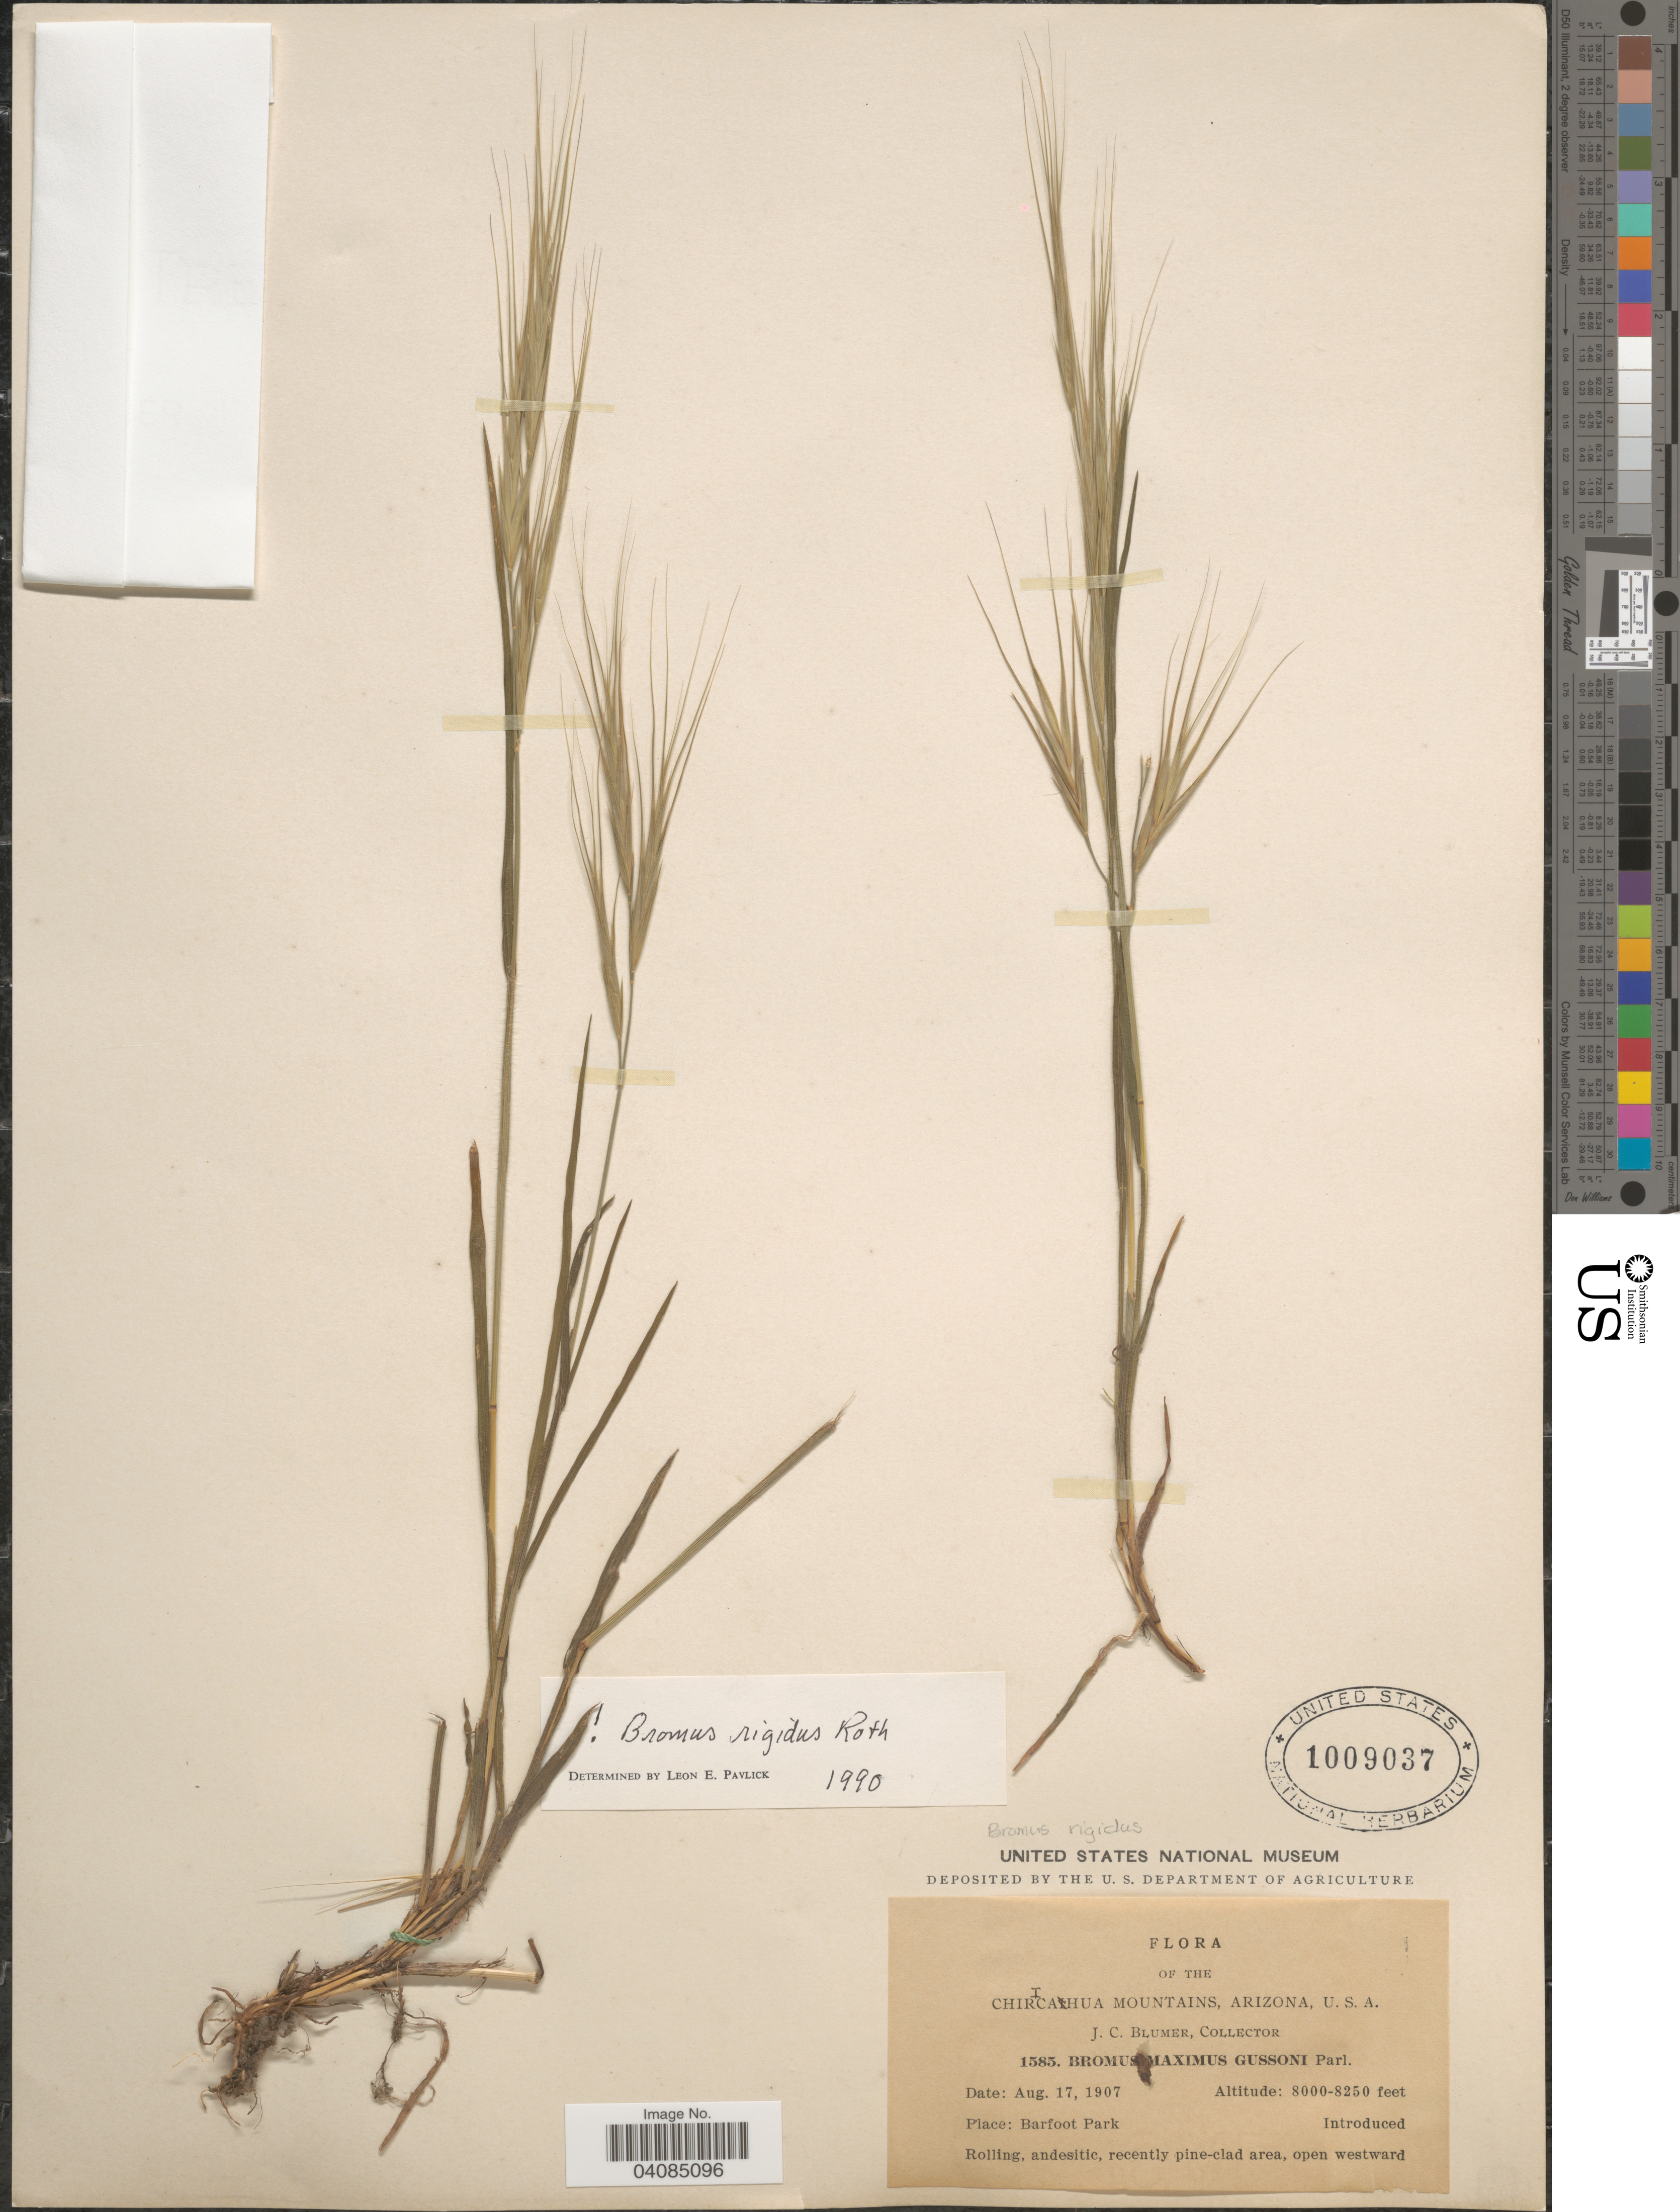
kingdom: Plantae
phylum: Tracheophyta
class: Liliopsida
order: Poales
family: Poaceae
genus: Bromus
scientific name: Bromus rigidus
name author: Roth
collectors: J. C. Blumer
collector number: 1585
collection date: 1907-08-17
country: United States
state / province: Arizona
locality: Chiricahua Mountains. Barfoot Park. Introduced. Rolling, andestitic, recently pine-clad area, open westward.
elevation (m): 2438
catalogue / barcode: US 1009037